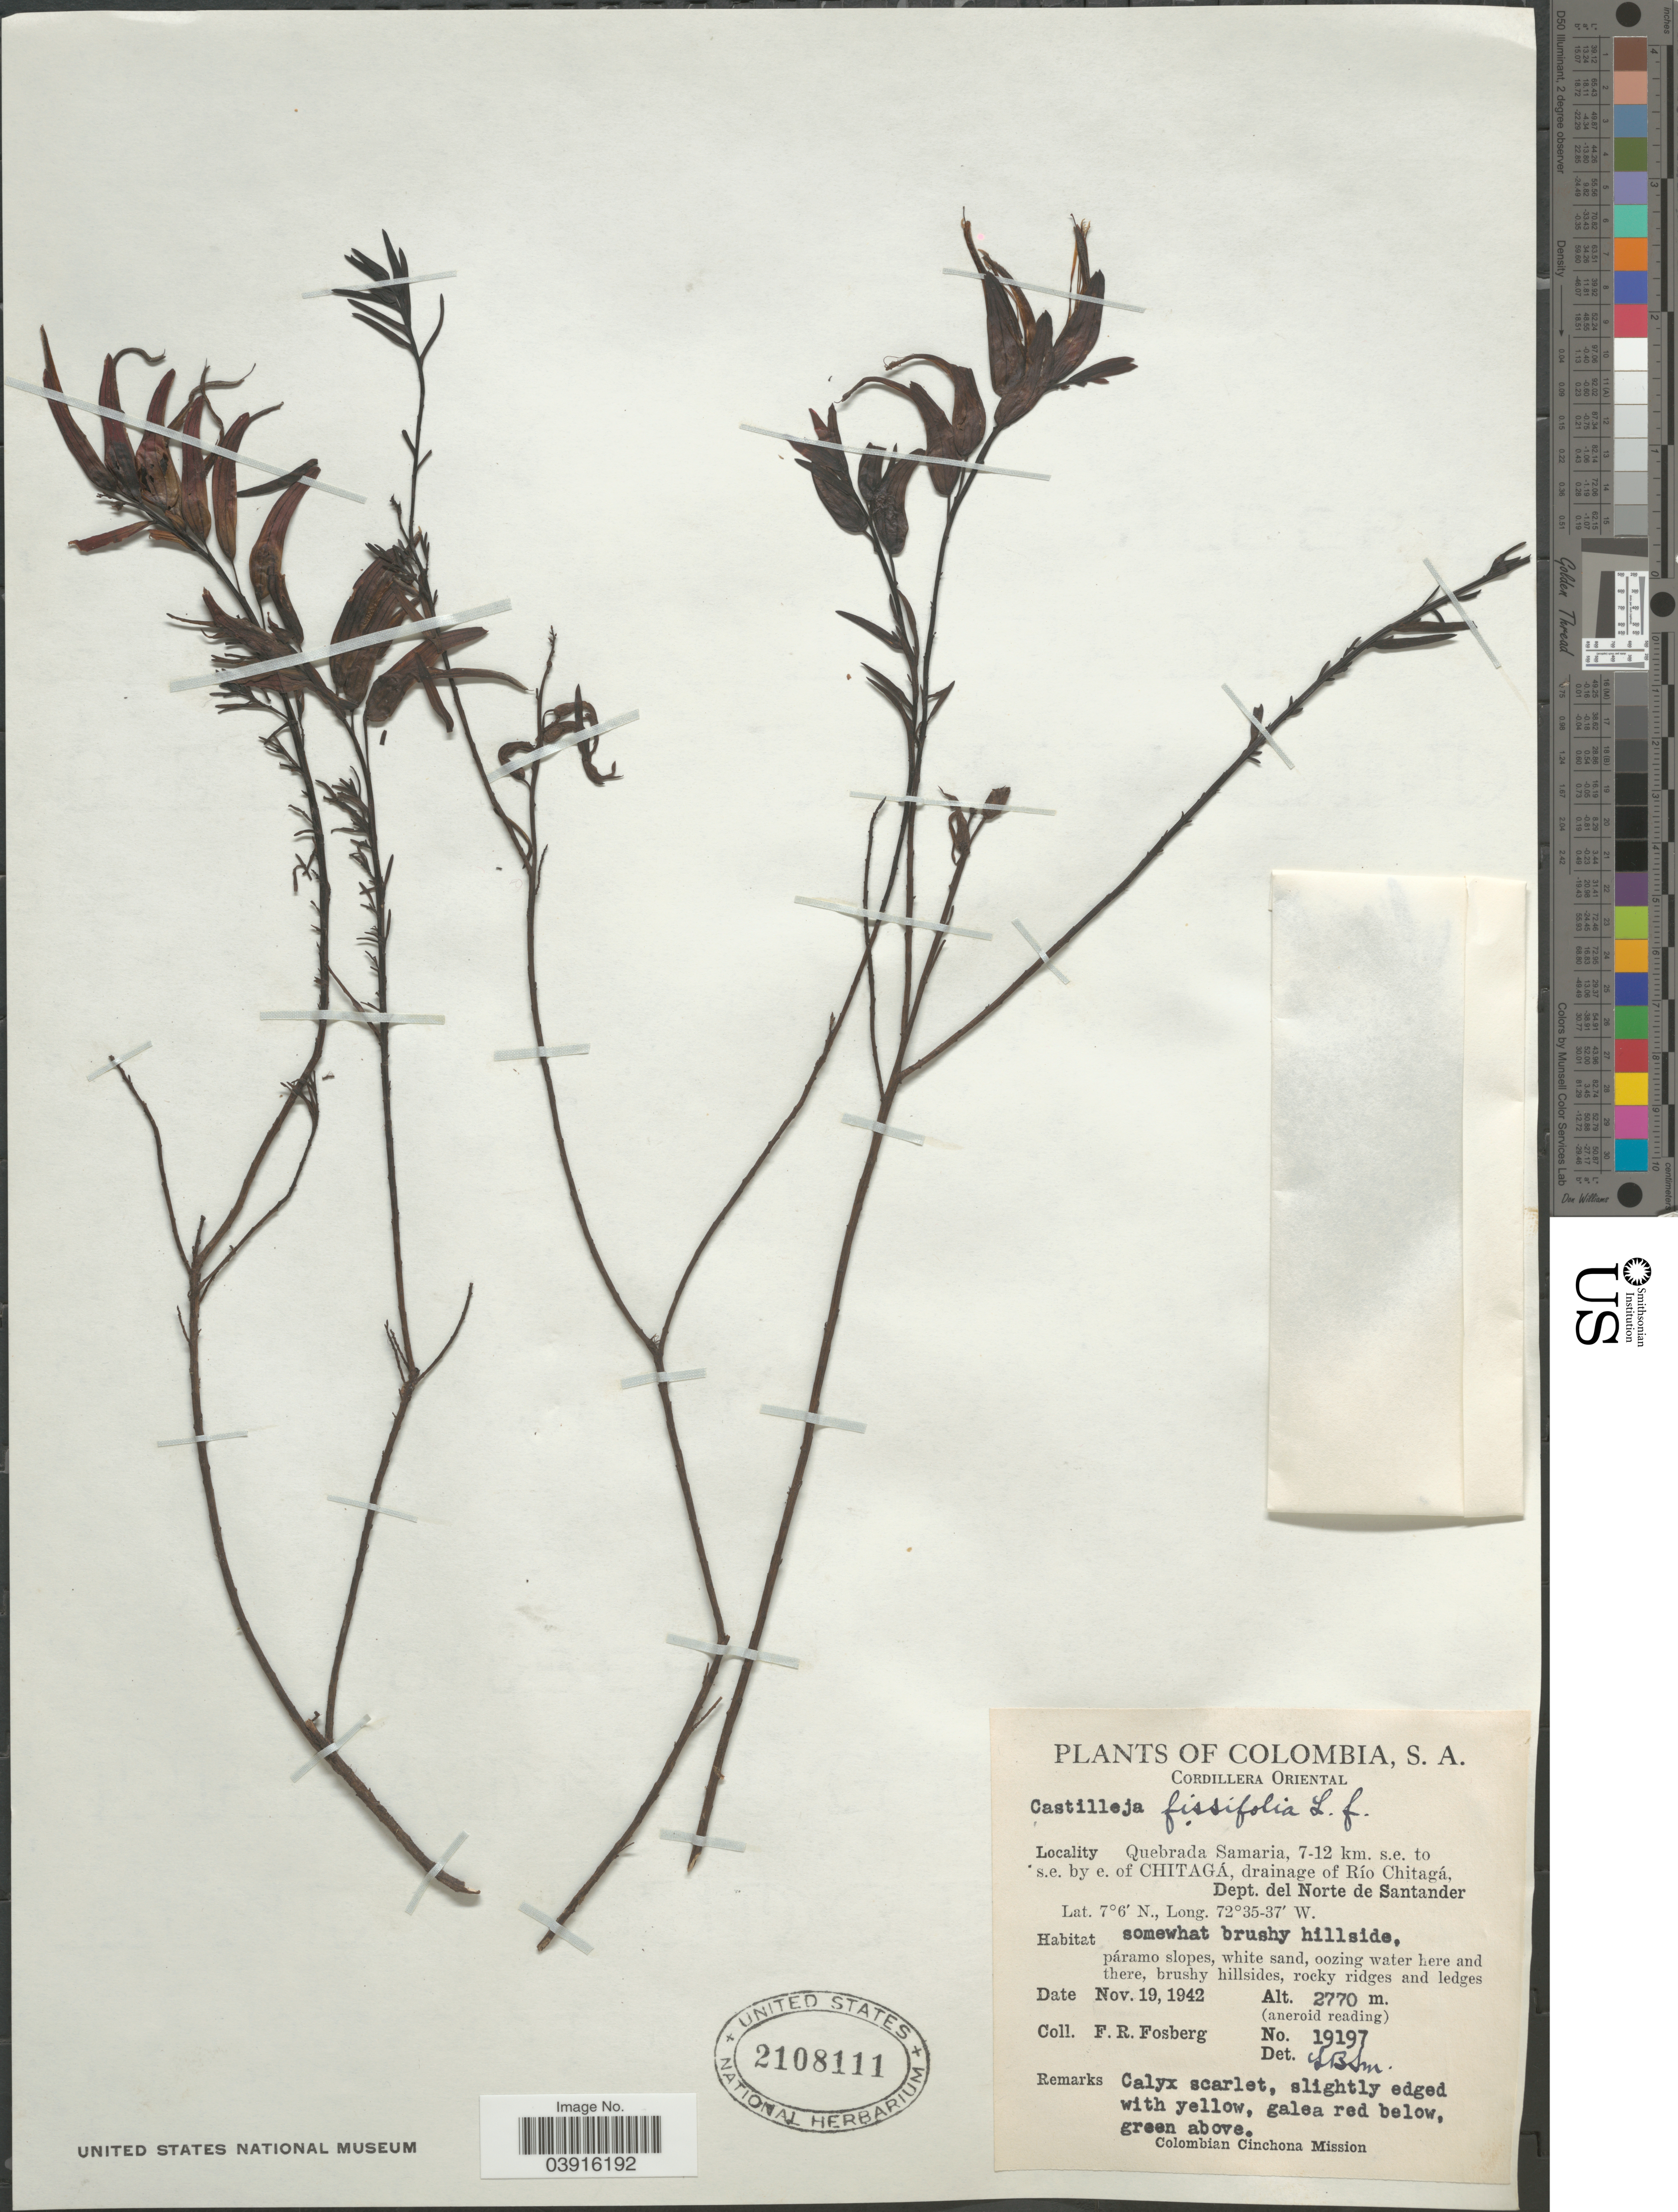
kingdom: Plantae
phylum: Tracheophyta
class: Magnoliopsida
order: Lamiales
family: Orobanchaceae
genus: Castilleja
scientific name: Castilleja fissifolia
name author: L. f.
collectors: F. R. Fosberg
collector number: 19197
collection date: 1942-11-19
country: Colombia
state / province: Norte de Santander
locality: Cordillera Oriental. Quebrada Samaria, 7-12 km. s.e. to s.e. by e. of Chitagá, drainage of Río Chitagá. Dept. del Norte de Santander.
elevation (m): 2770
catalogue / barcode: US 2108111